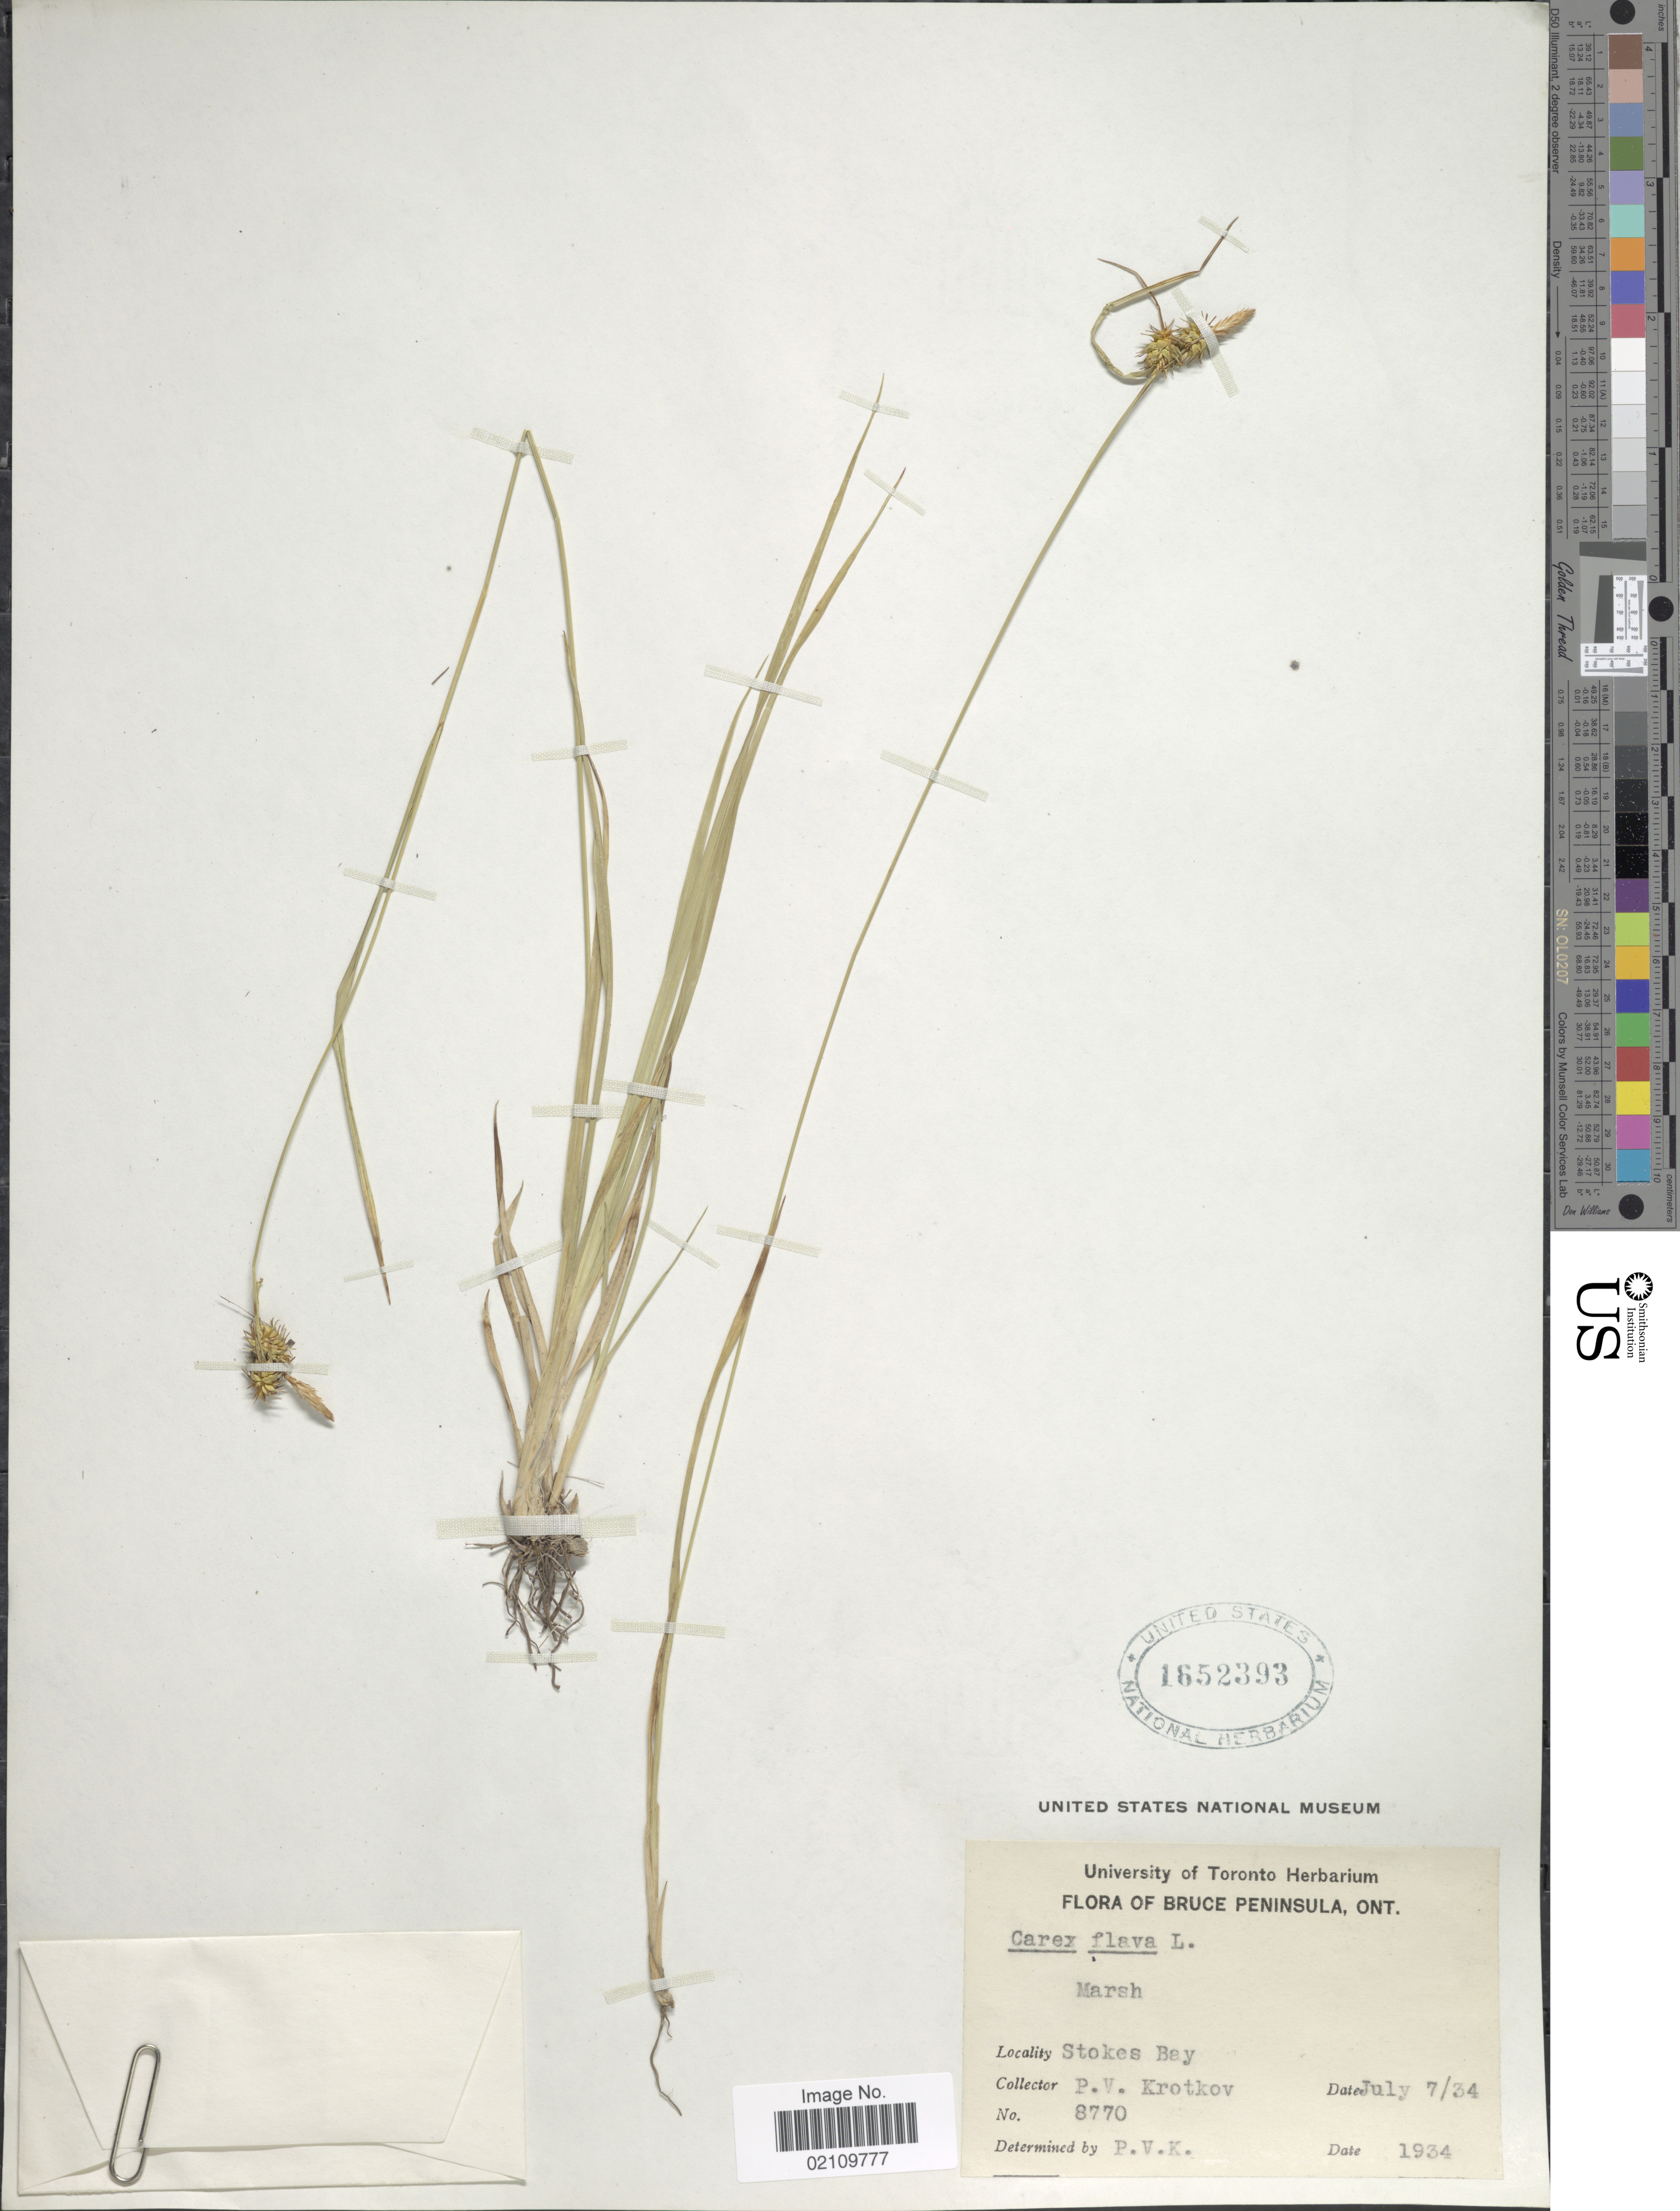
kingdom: Plantae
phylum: Tracheophyta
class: Liliopsida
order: Poales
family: Cyperaceae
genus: Carex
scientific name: Carex flava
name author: L.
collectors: P. V. Krotkov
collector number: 8770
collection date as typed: Transcribed d/m/y: 7/7/34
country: Canada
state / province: Ontario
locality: Bruce Peninsula. Stokes Bay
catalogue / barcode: US 1652393